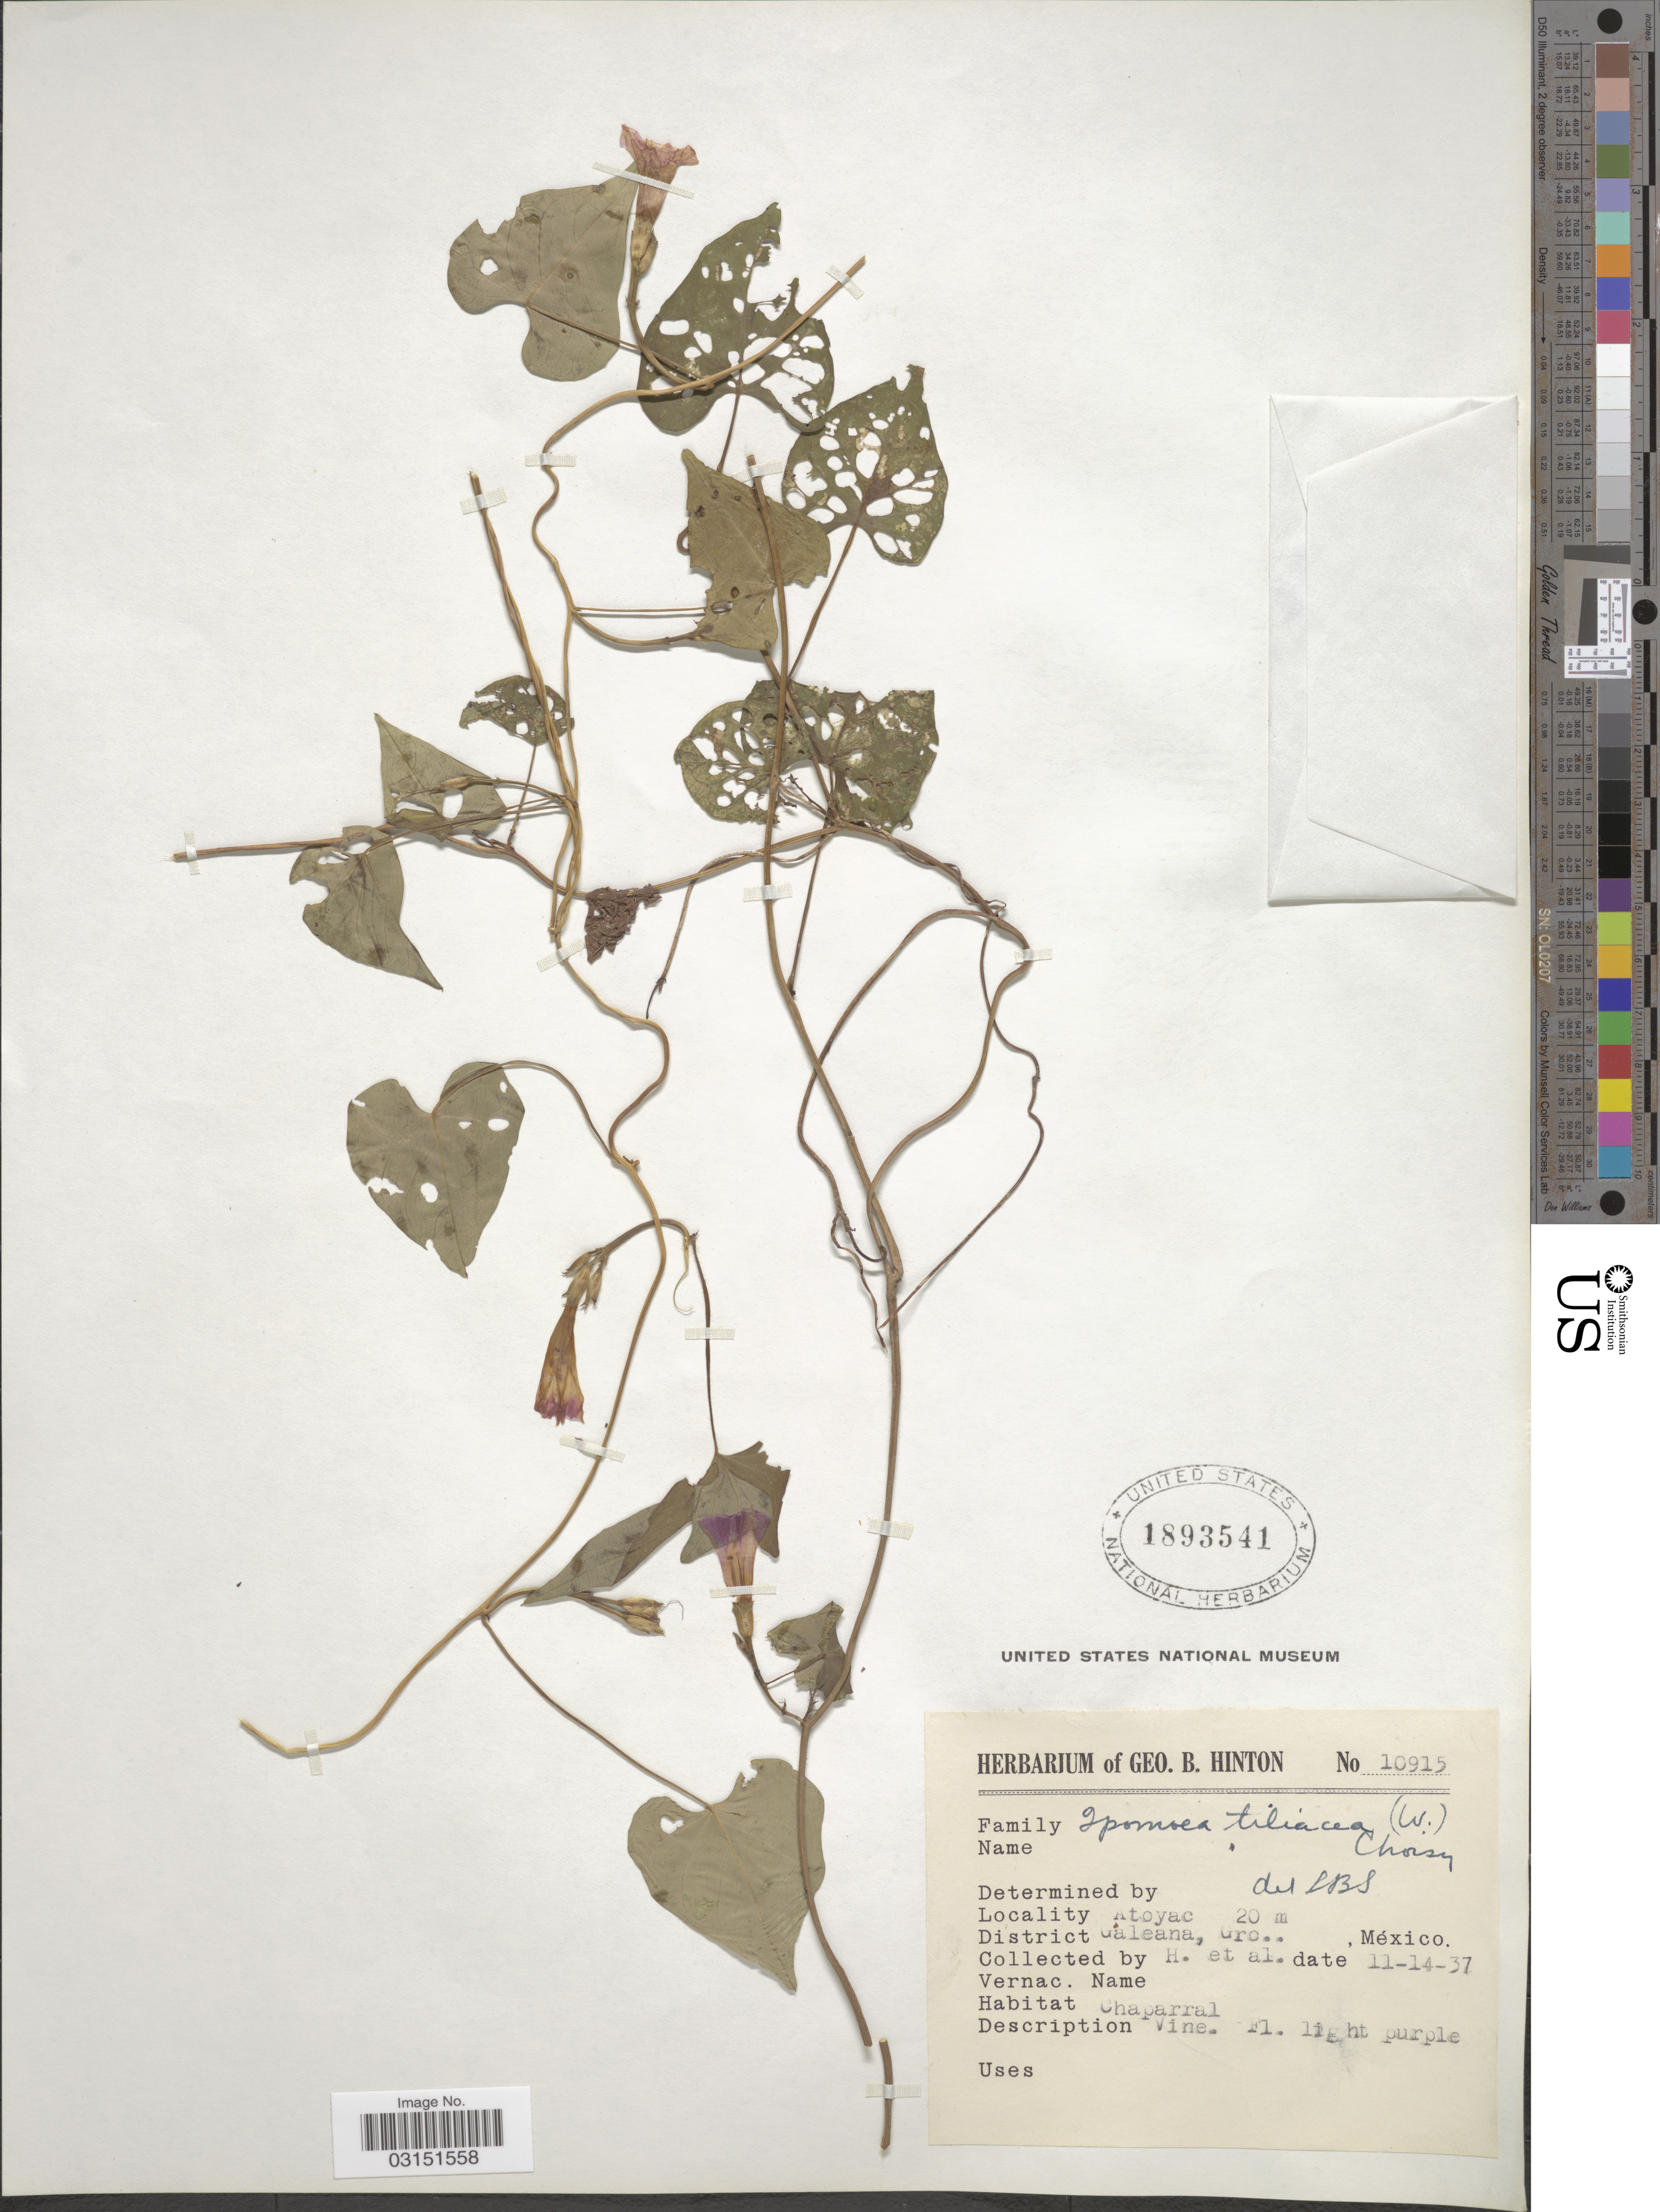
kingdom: Plantae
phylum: Tracheophyta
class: Magnoliopsida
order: Solanales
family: Convolvulaceae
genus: Ipomoea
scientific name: Ipomoea trichocarpa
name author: Elliott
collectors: G. B. Hinton & et al.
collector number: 10915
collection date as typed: Transcribed d/m/y: 14/11/37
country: Mexico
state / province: Guerrero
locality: Atoyac. District Galeana.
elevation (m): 20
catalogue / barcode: US 1893541